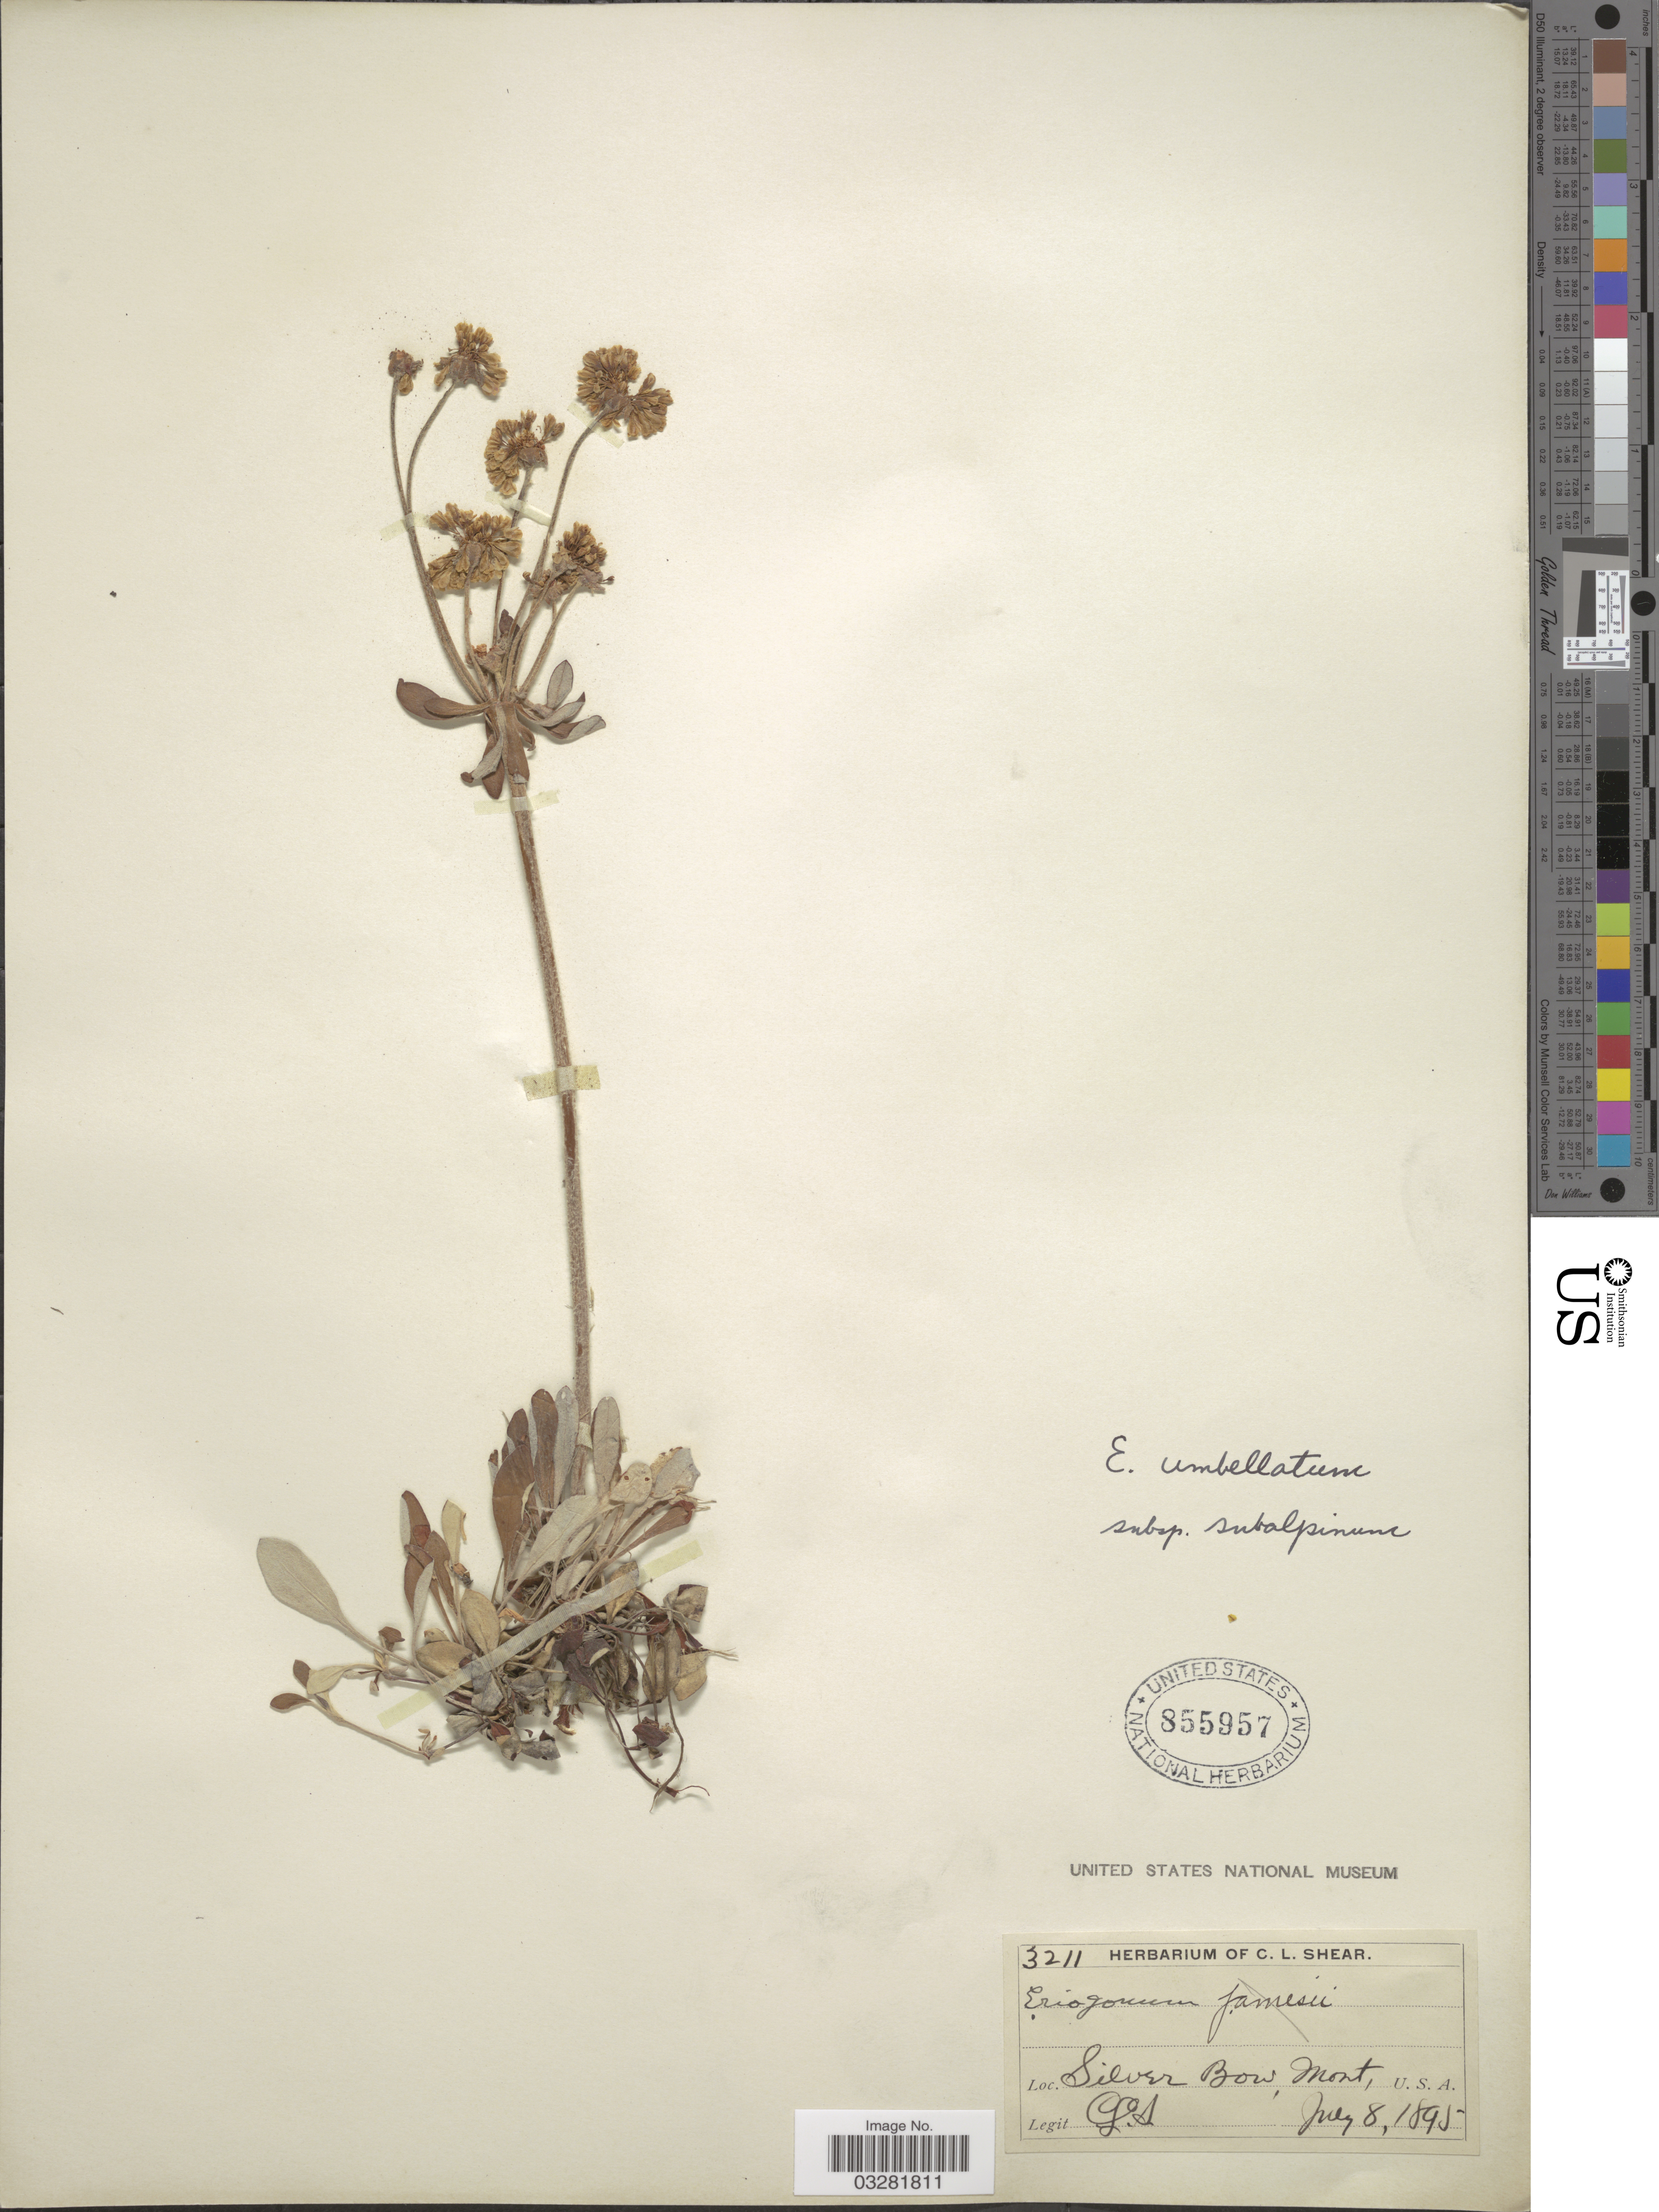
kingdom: Plantae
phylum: Tracheophyta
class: Magnoliopsida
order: Caryophyllales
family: Polygonaceae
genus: Eriogonum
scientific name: Eriogonum umbellatum var. subalpinum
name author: M.E. Jones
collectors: C. L. Shear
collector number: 3211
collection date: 1895-07-08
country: United States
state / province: Montana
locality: Sivler Bow.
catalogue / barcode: US 855957